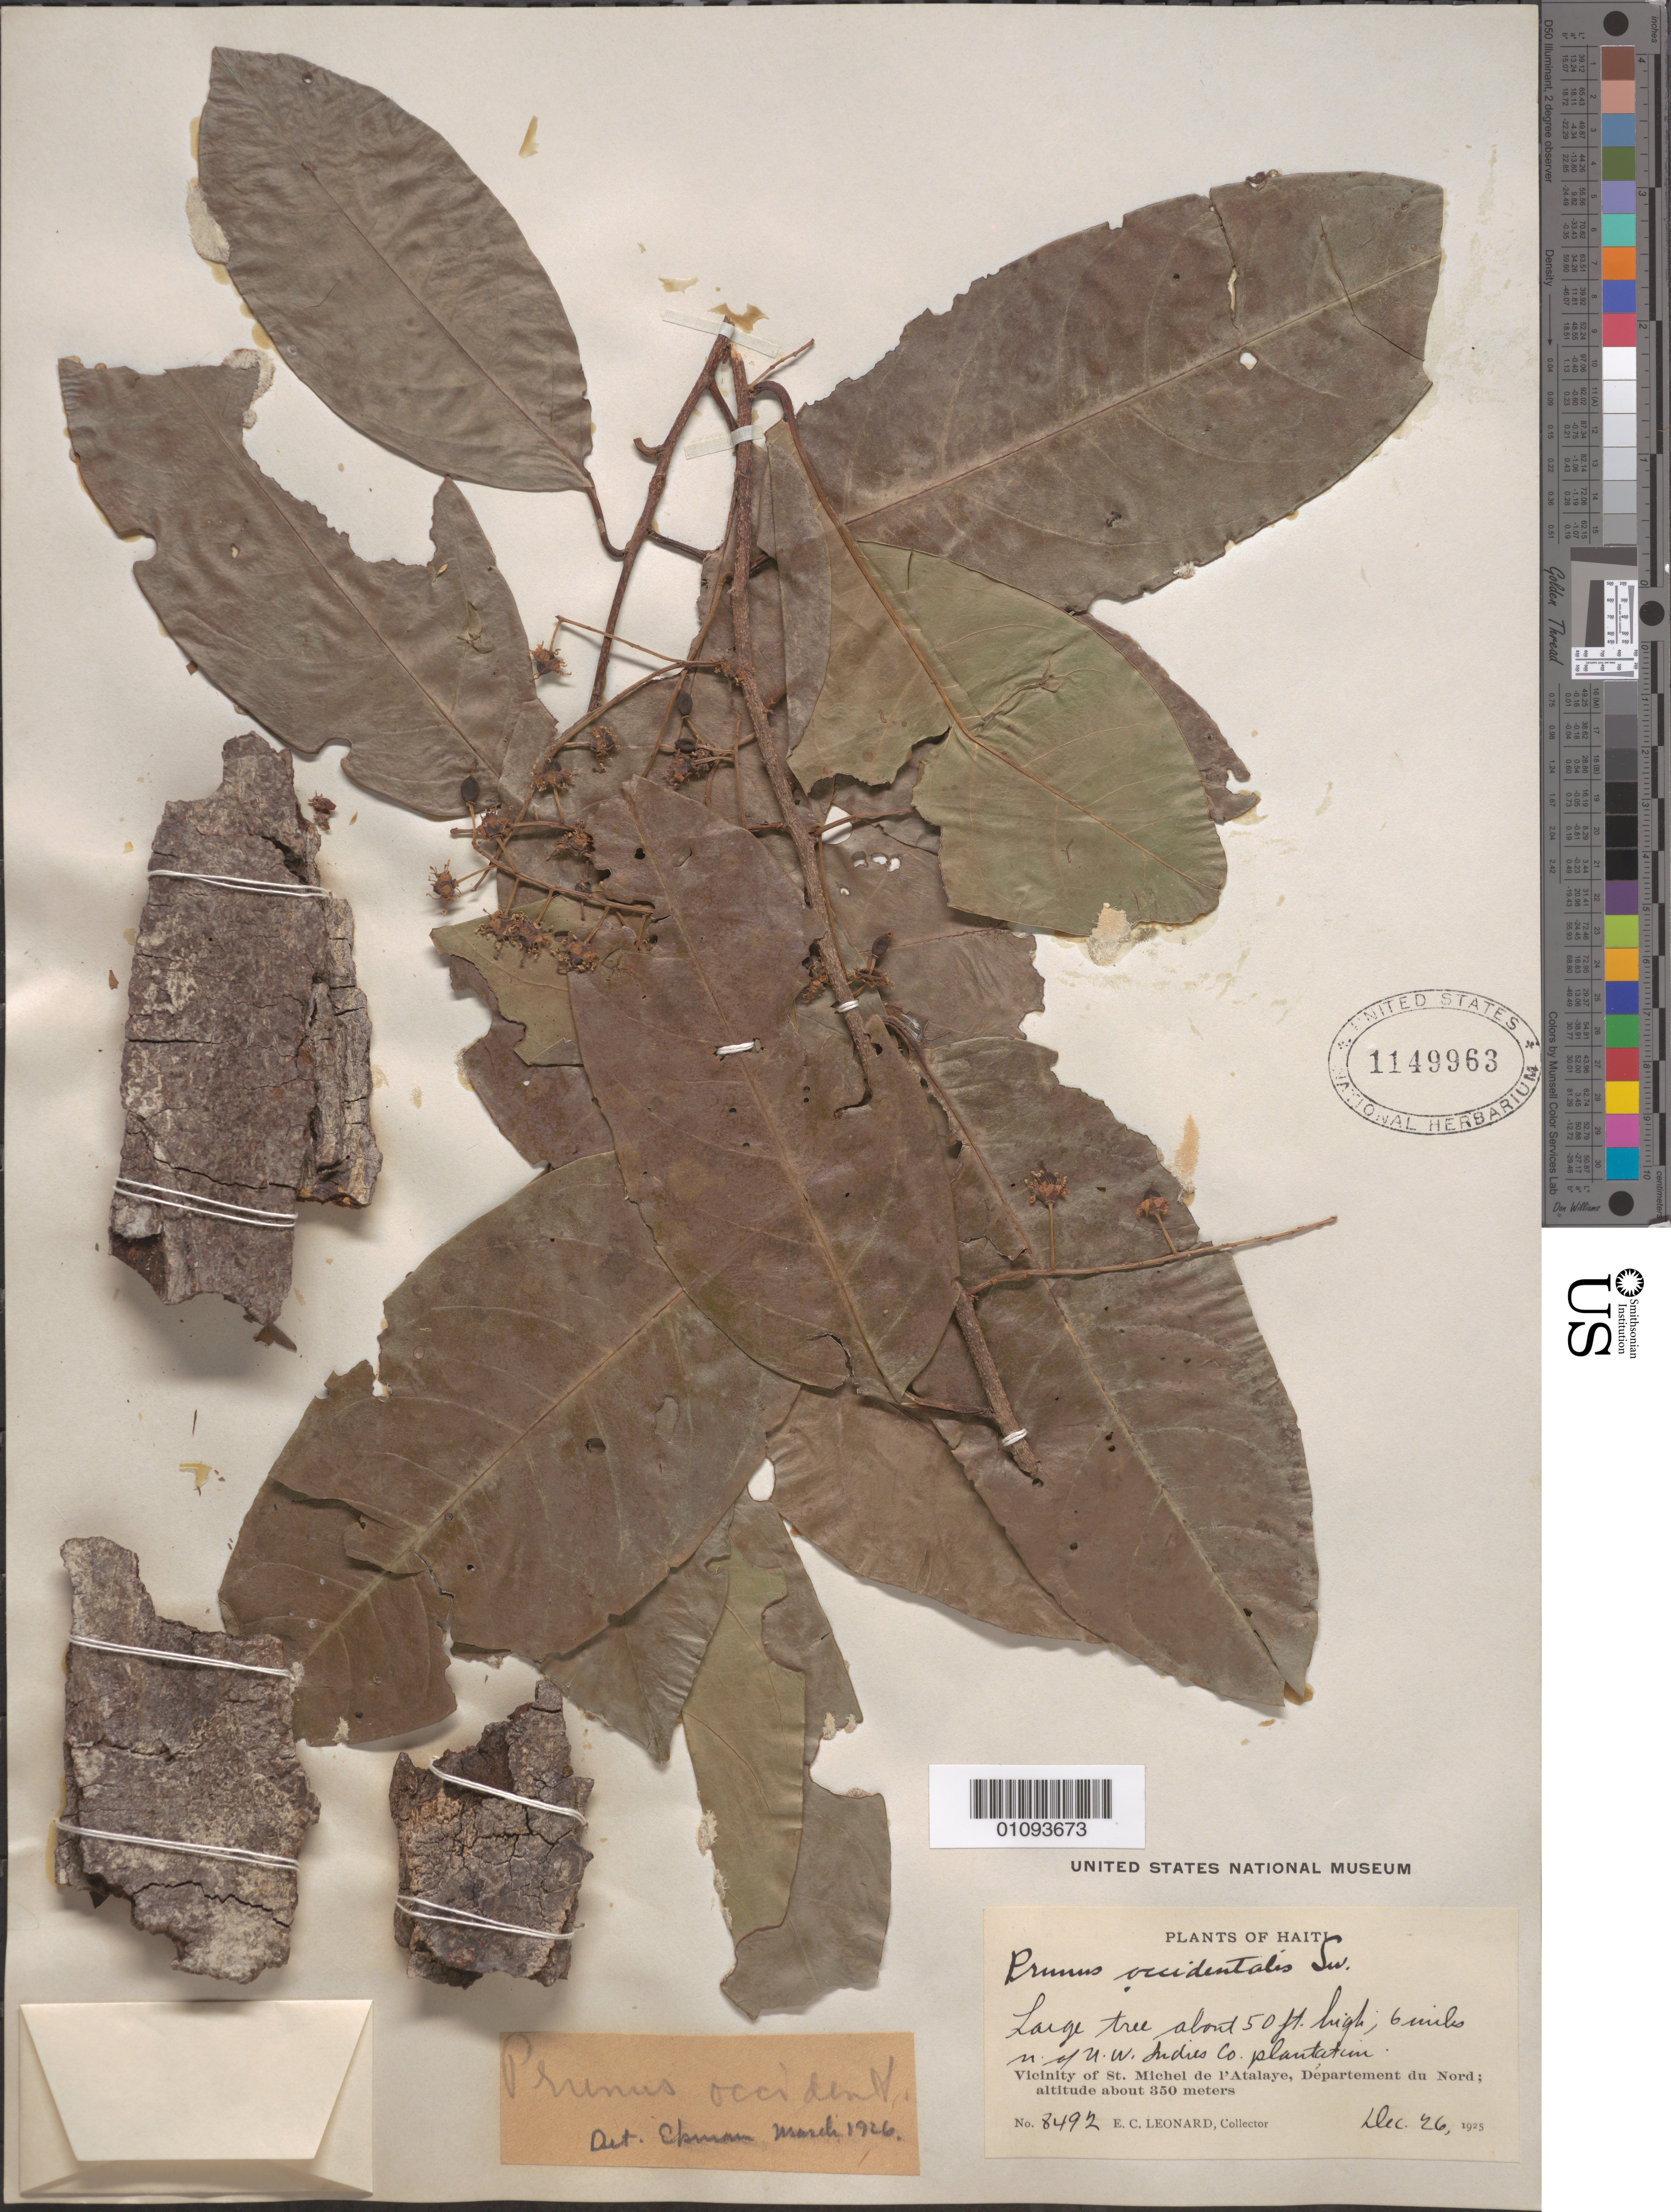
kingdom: Plantae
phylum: Tracheophyta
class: Magnoliopsida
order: Rosales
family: Rosaceae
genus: Prunus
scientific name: Prunus occidentalis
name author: Sw.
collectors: E. C. Leonard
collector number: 8492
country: Haiti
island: Hispaniola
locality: Vicinity of St.Michel de L'Atalaye, Departmente du Nord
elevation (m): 350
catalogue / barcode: US 1149963